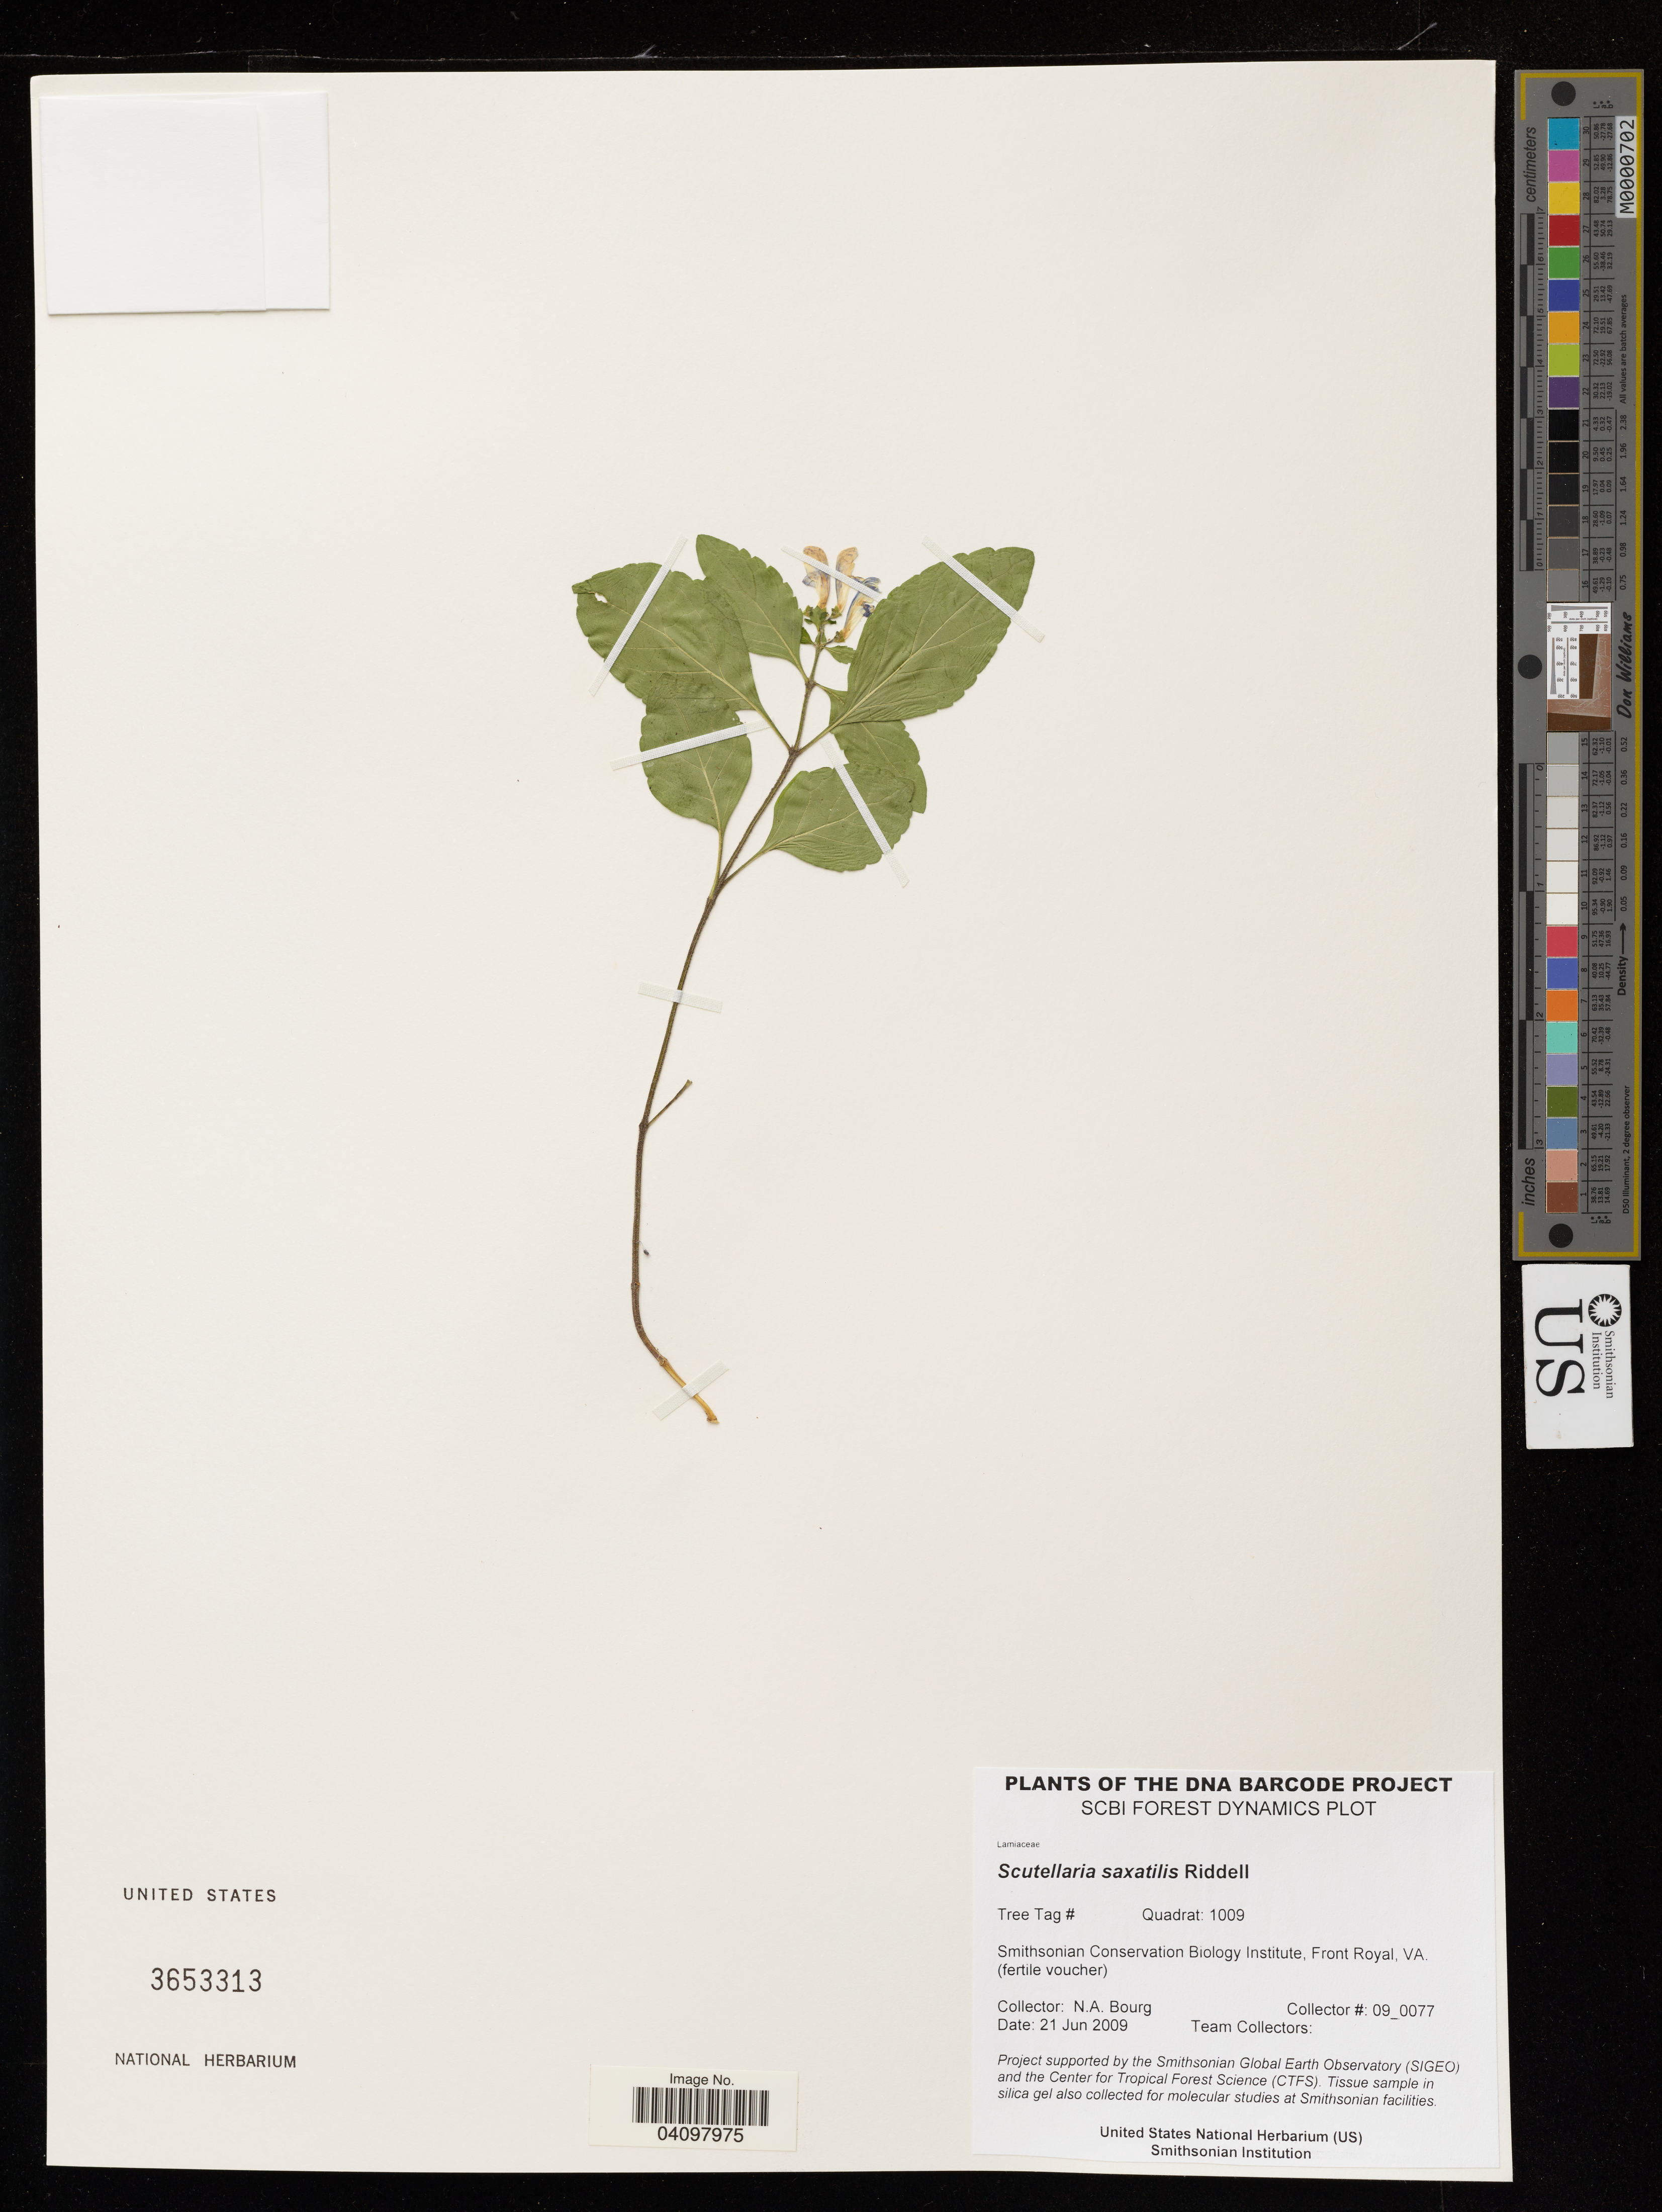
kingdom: Plantae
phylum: Tracheophyta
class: Magnoliopsida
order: Lamiales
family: Lamiaceae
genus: Scutellaria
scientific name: Scutellaria saxatilis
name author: Riddell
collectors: N. A. Bourg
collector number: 09_0077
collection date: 2009-06-21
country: United States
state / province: Virginia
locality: Smithsonian Conservation Biology Institute, Front Royal.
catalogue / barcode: US 3653313